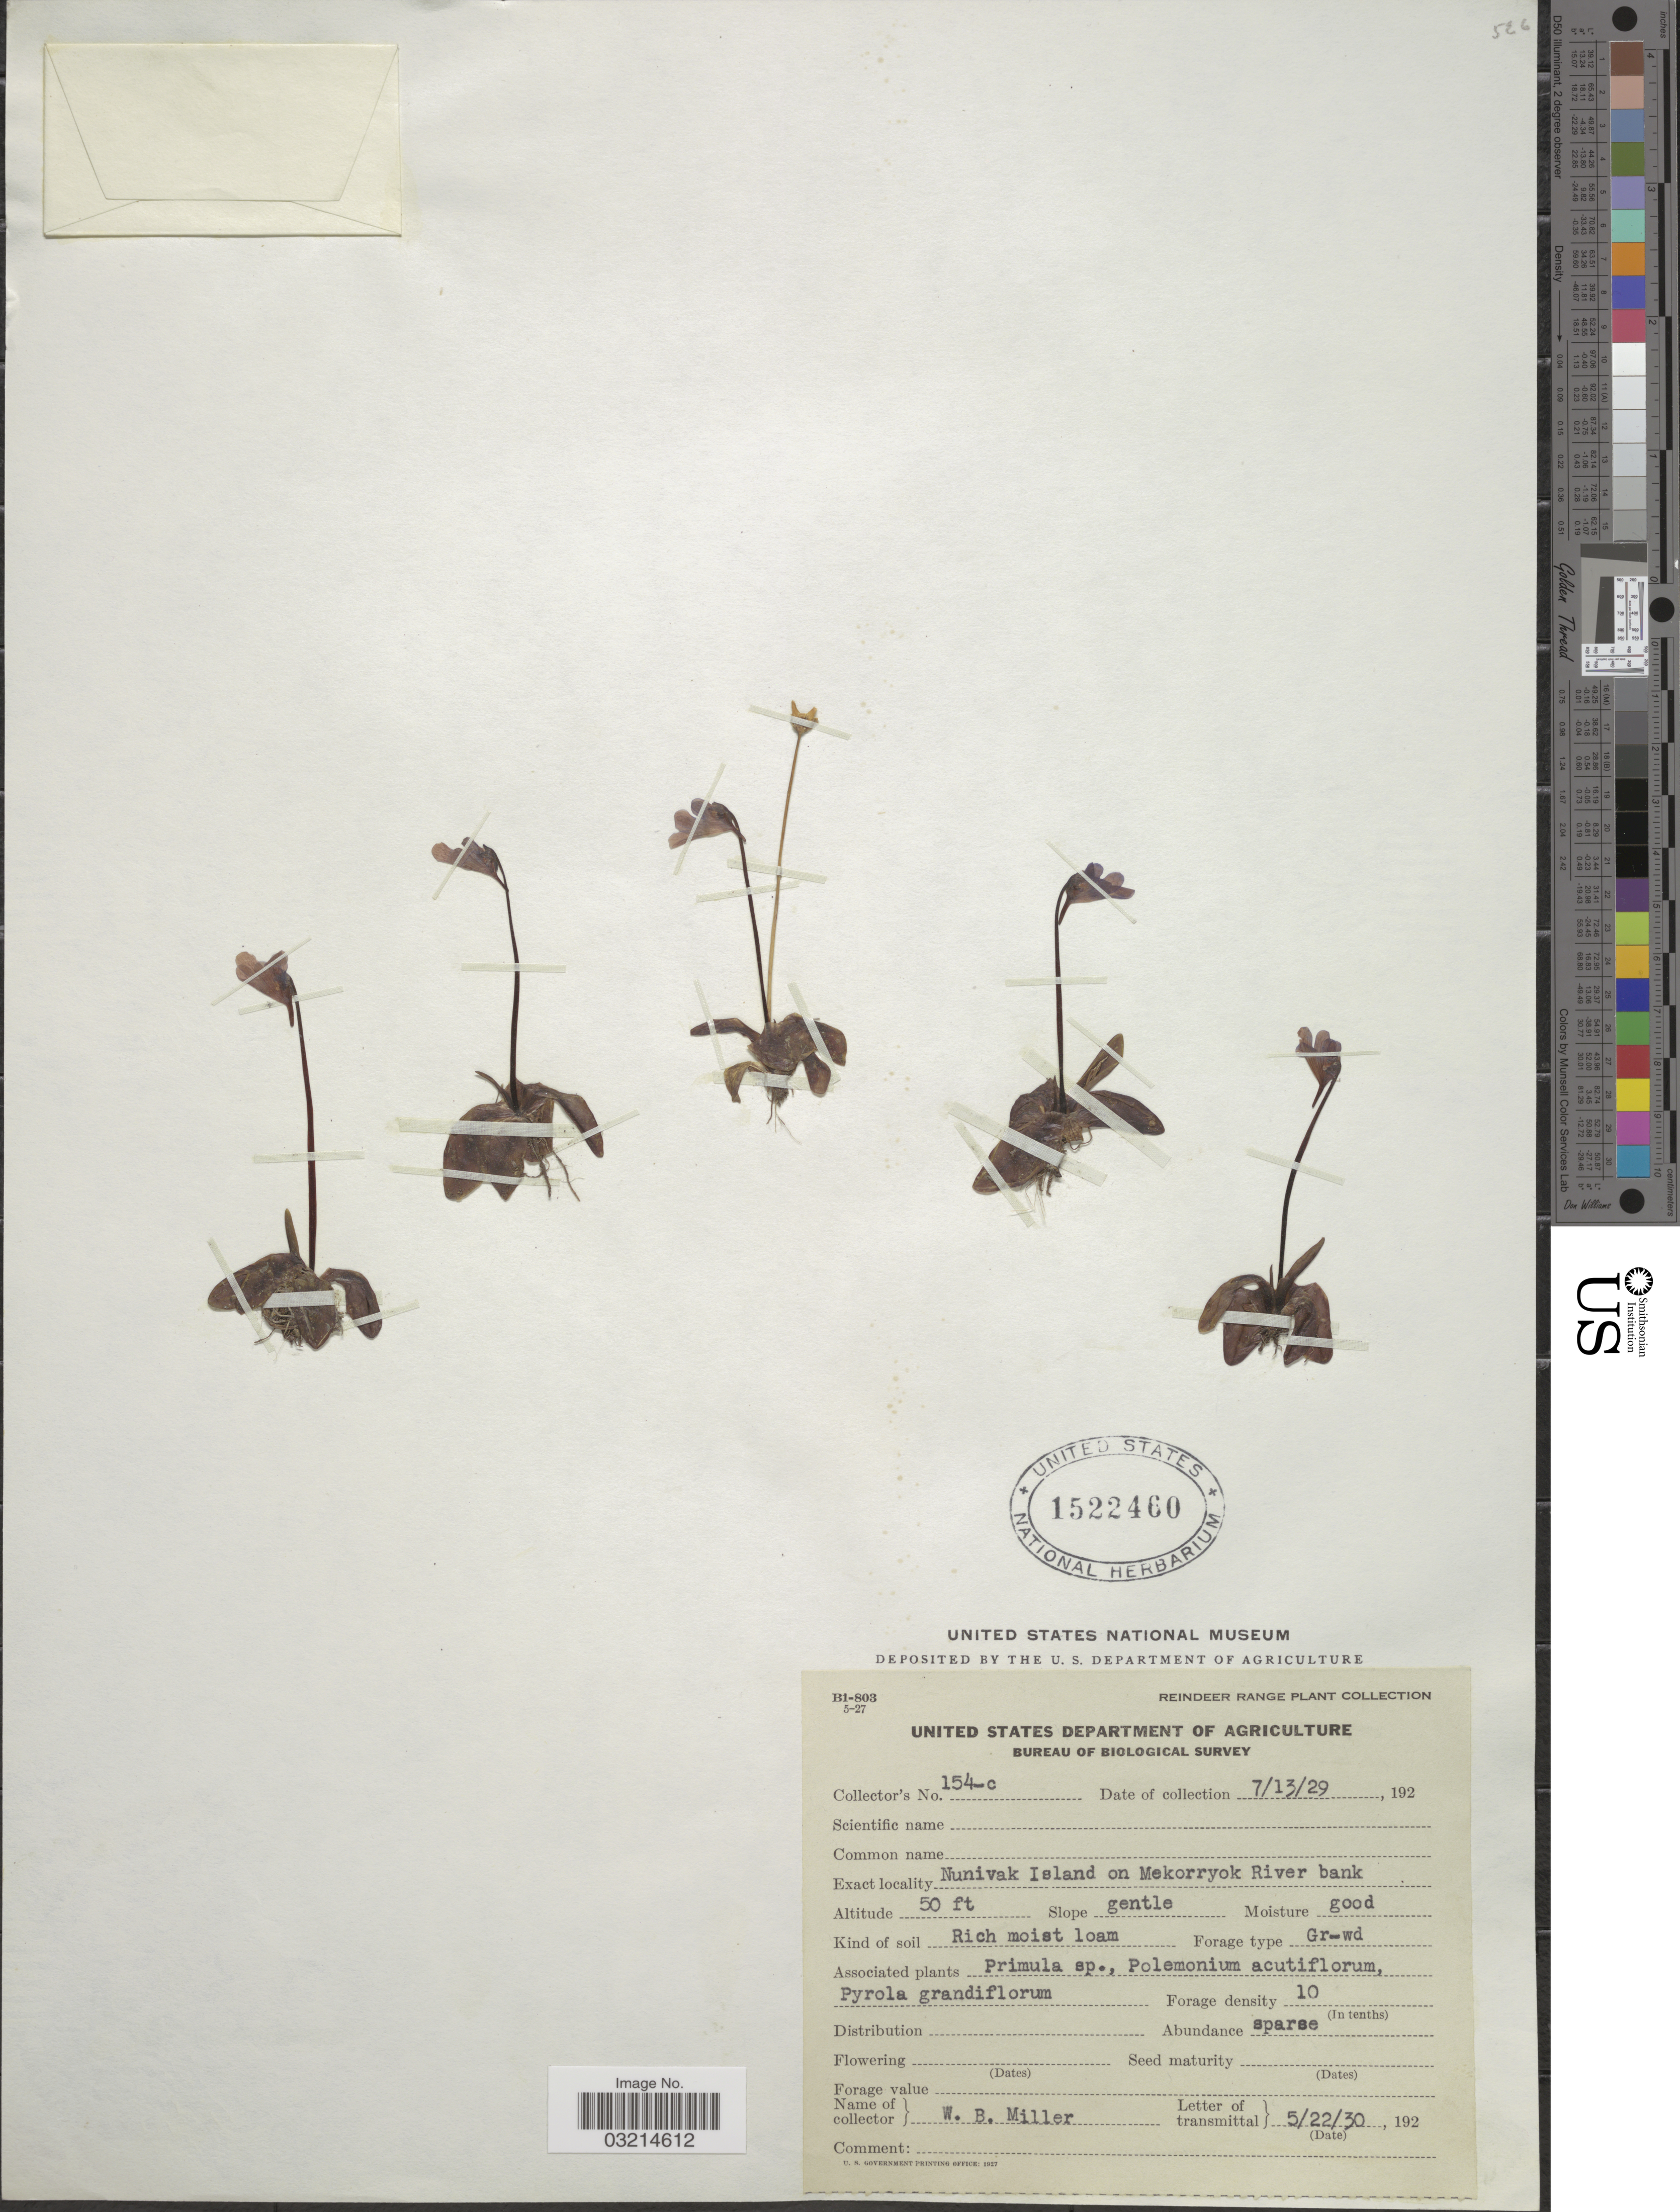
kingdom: Plantae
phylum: Tracheophyta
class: Magnoliopsida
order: Lamiales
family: Lentibulariaceae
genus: Pinguicula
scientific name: Pinguicula vulgaris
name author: L.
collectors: W. Miller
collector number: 154-c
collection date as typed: Transcribed d/m/y: 13/7/29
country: United States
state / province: Alaska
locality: Nunivak Island on Mekorryok River bank.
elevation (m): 15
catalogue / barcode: US 1522460